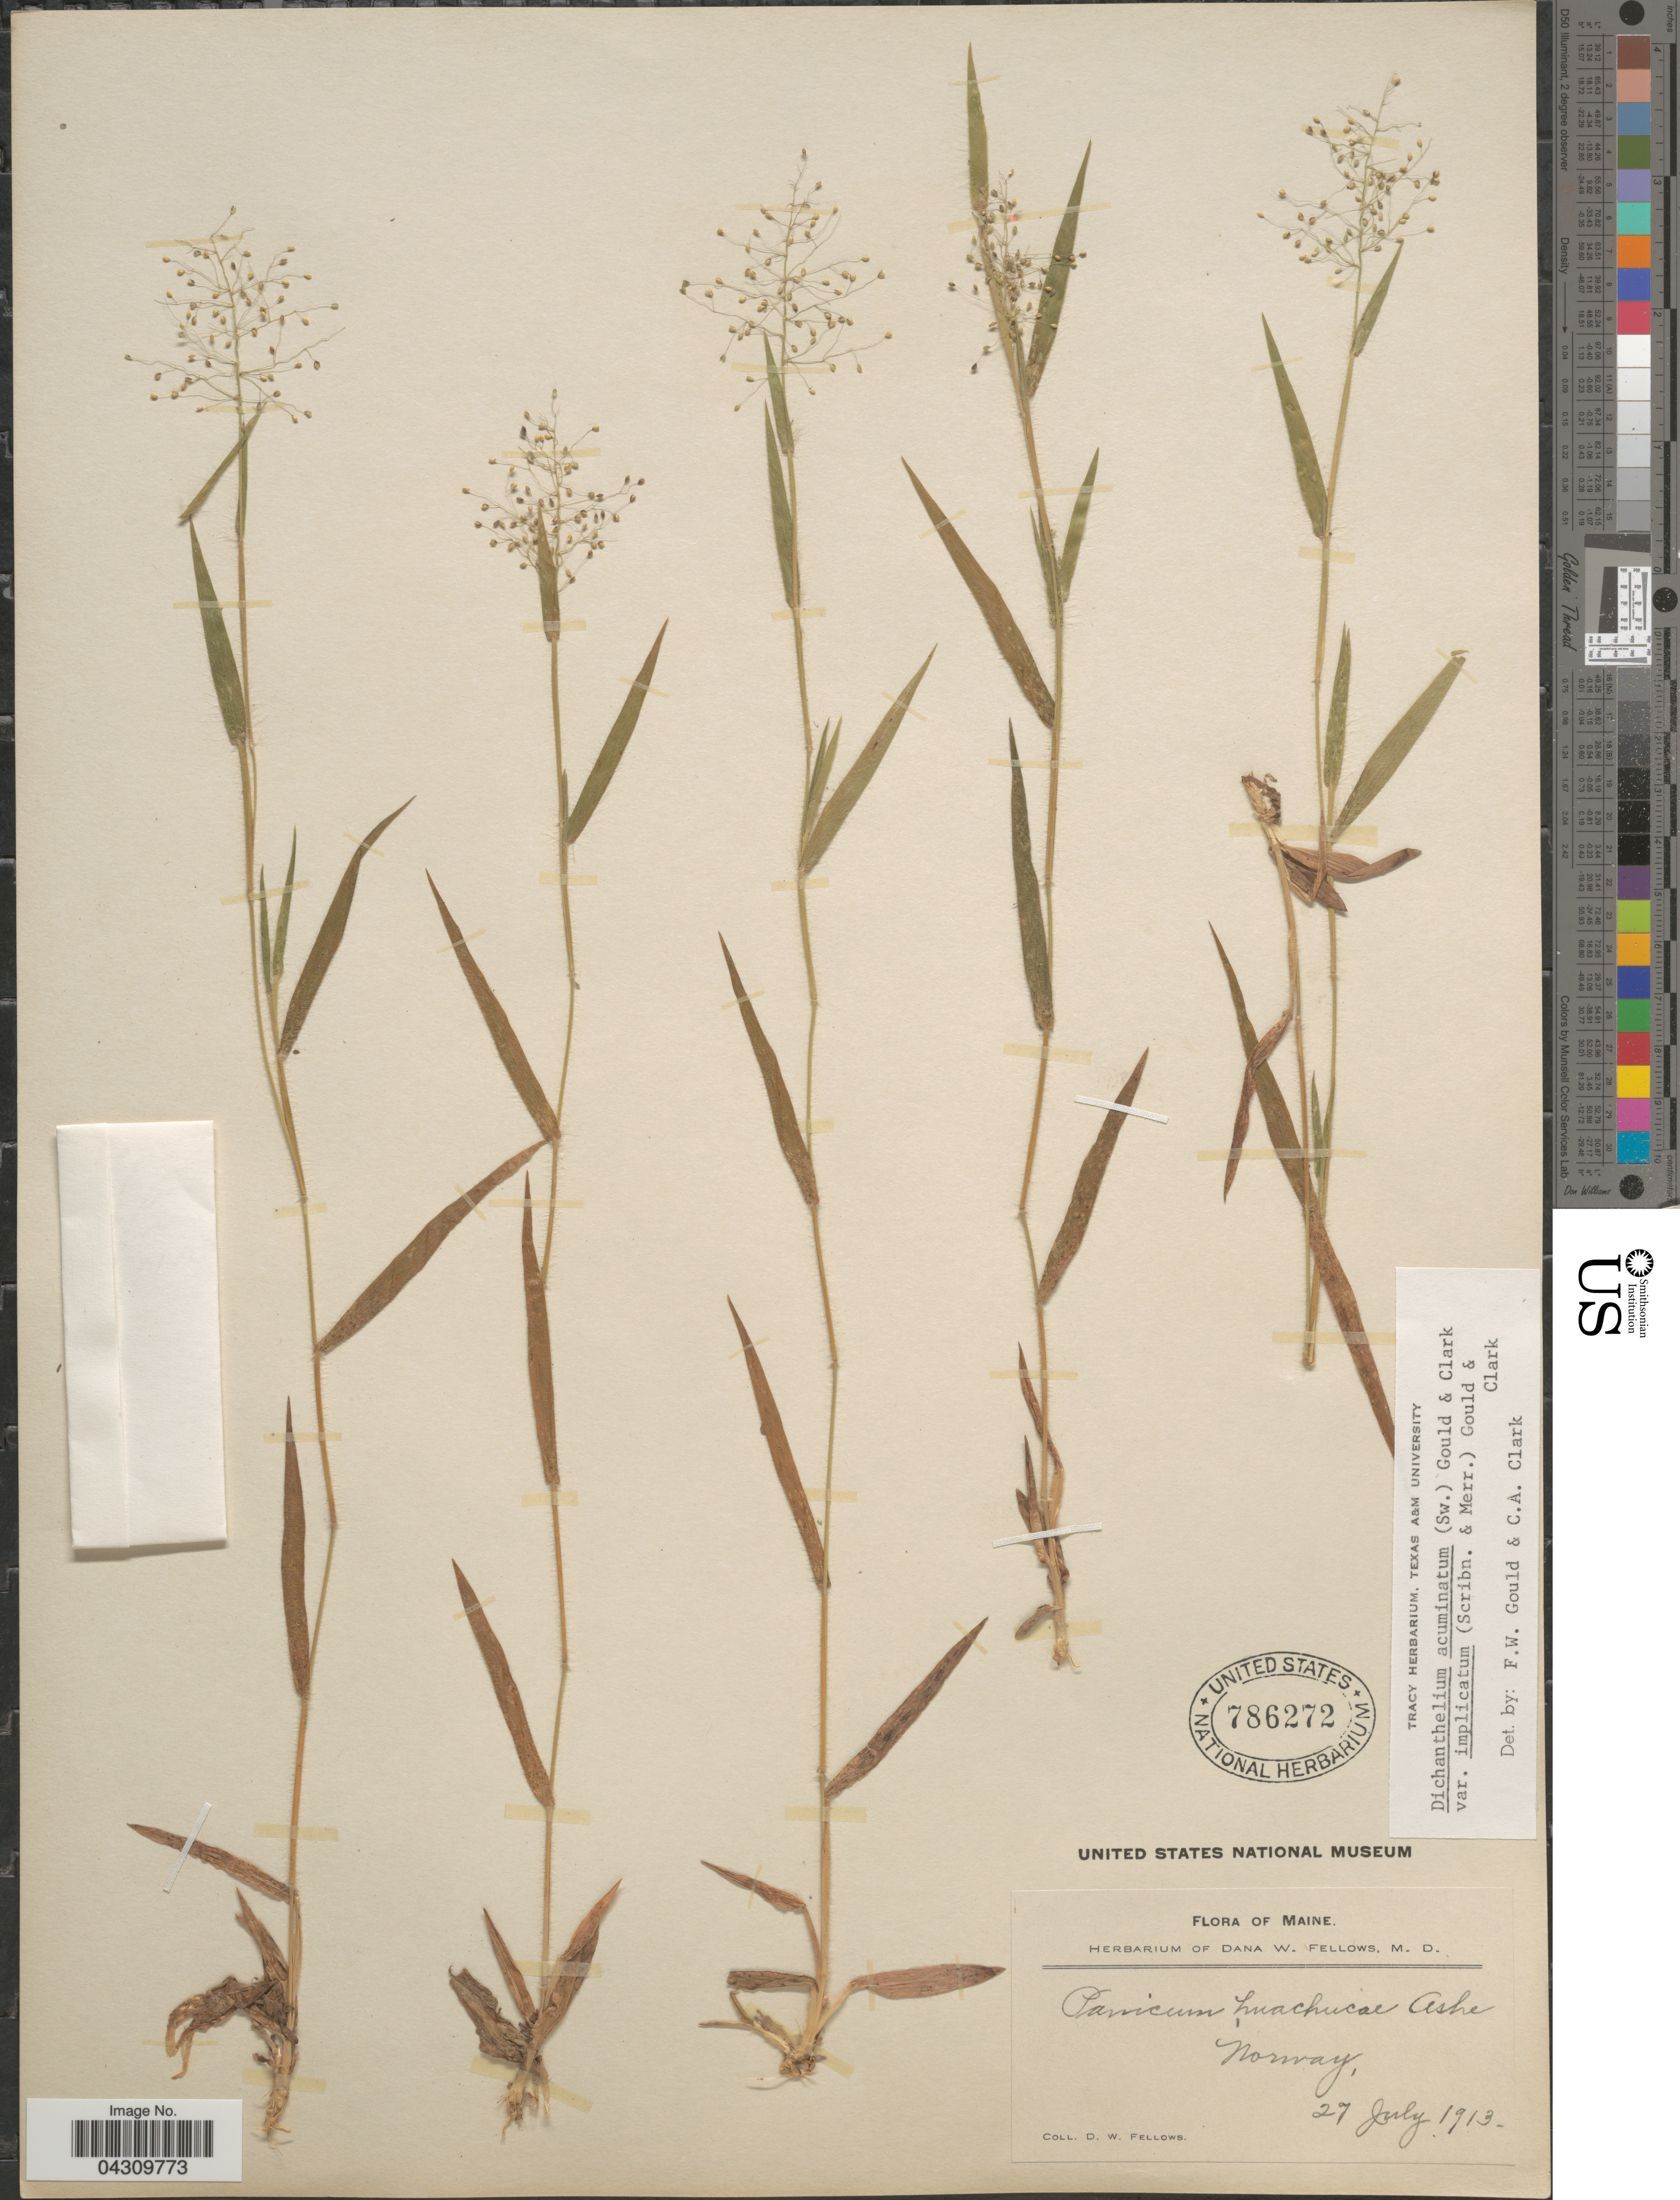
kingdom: Plantae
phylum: Tracheophyta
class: Liliopsida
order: Poales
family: Poaceae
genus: Dichanthelium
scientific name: Dichanthelium acuminatum var. acuminatum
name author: (Sw.) Gould & C.A. Clark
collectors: D. W. Fellows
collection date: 1913-07-27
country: United States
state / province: Maine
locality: Norway.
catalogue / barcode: US 786272